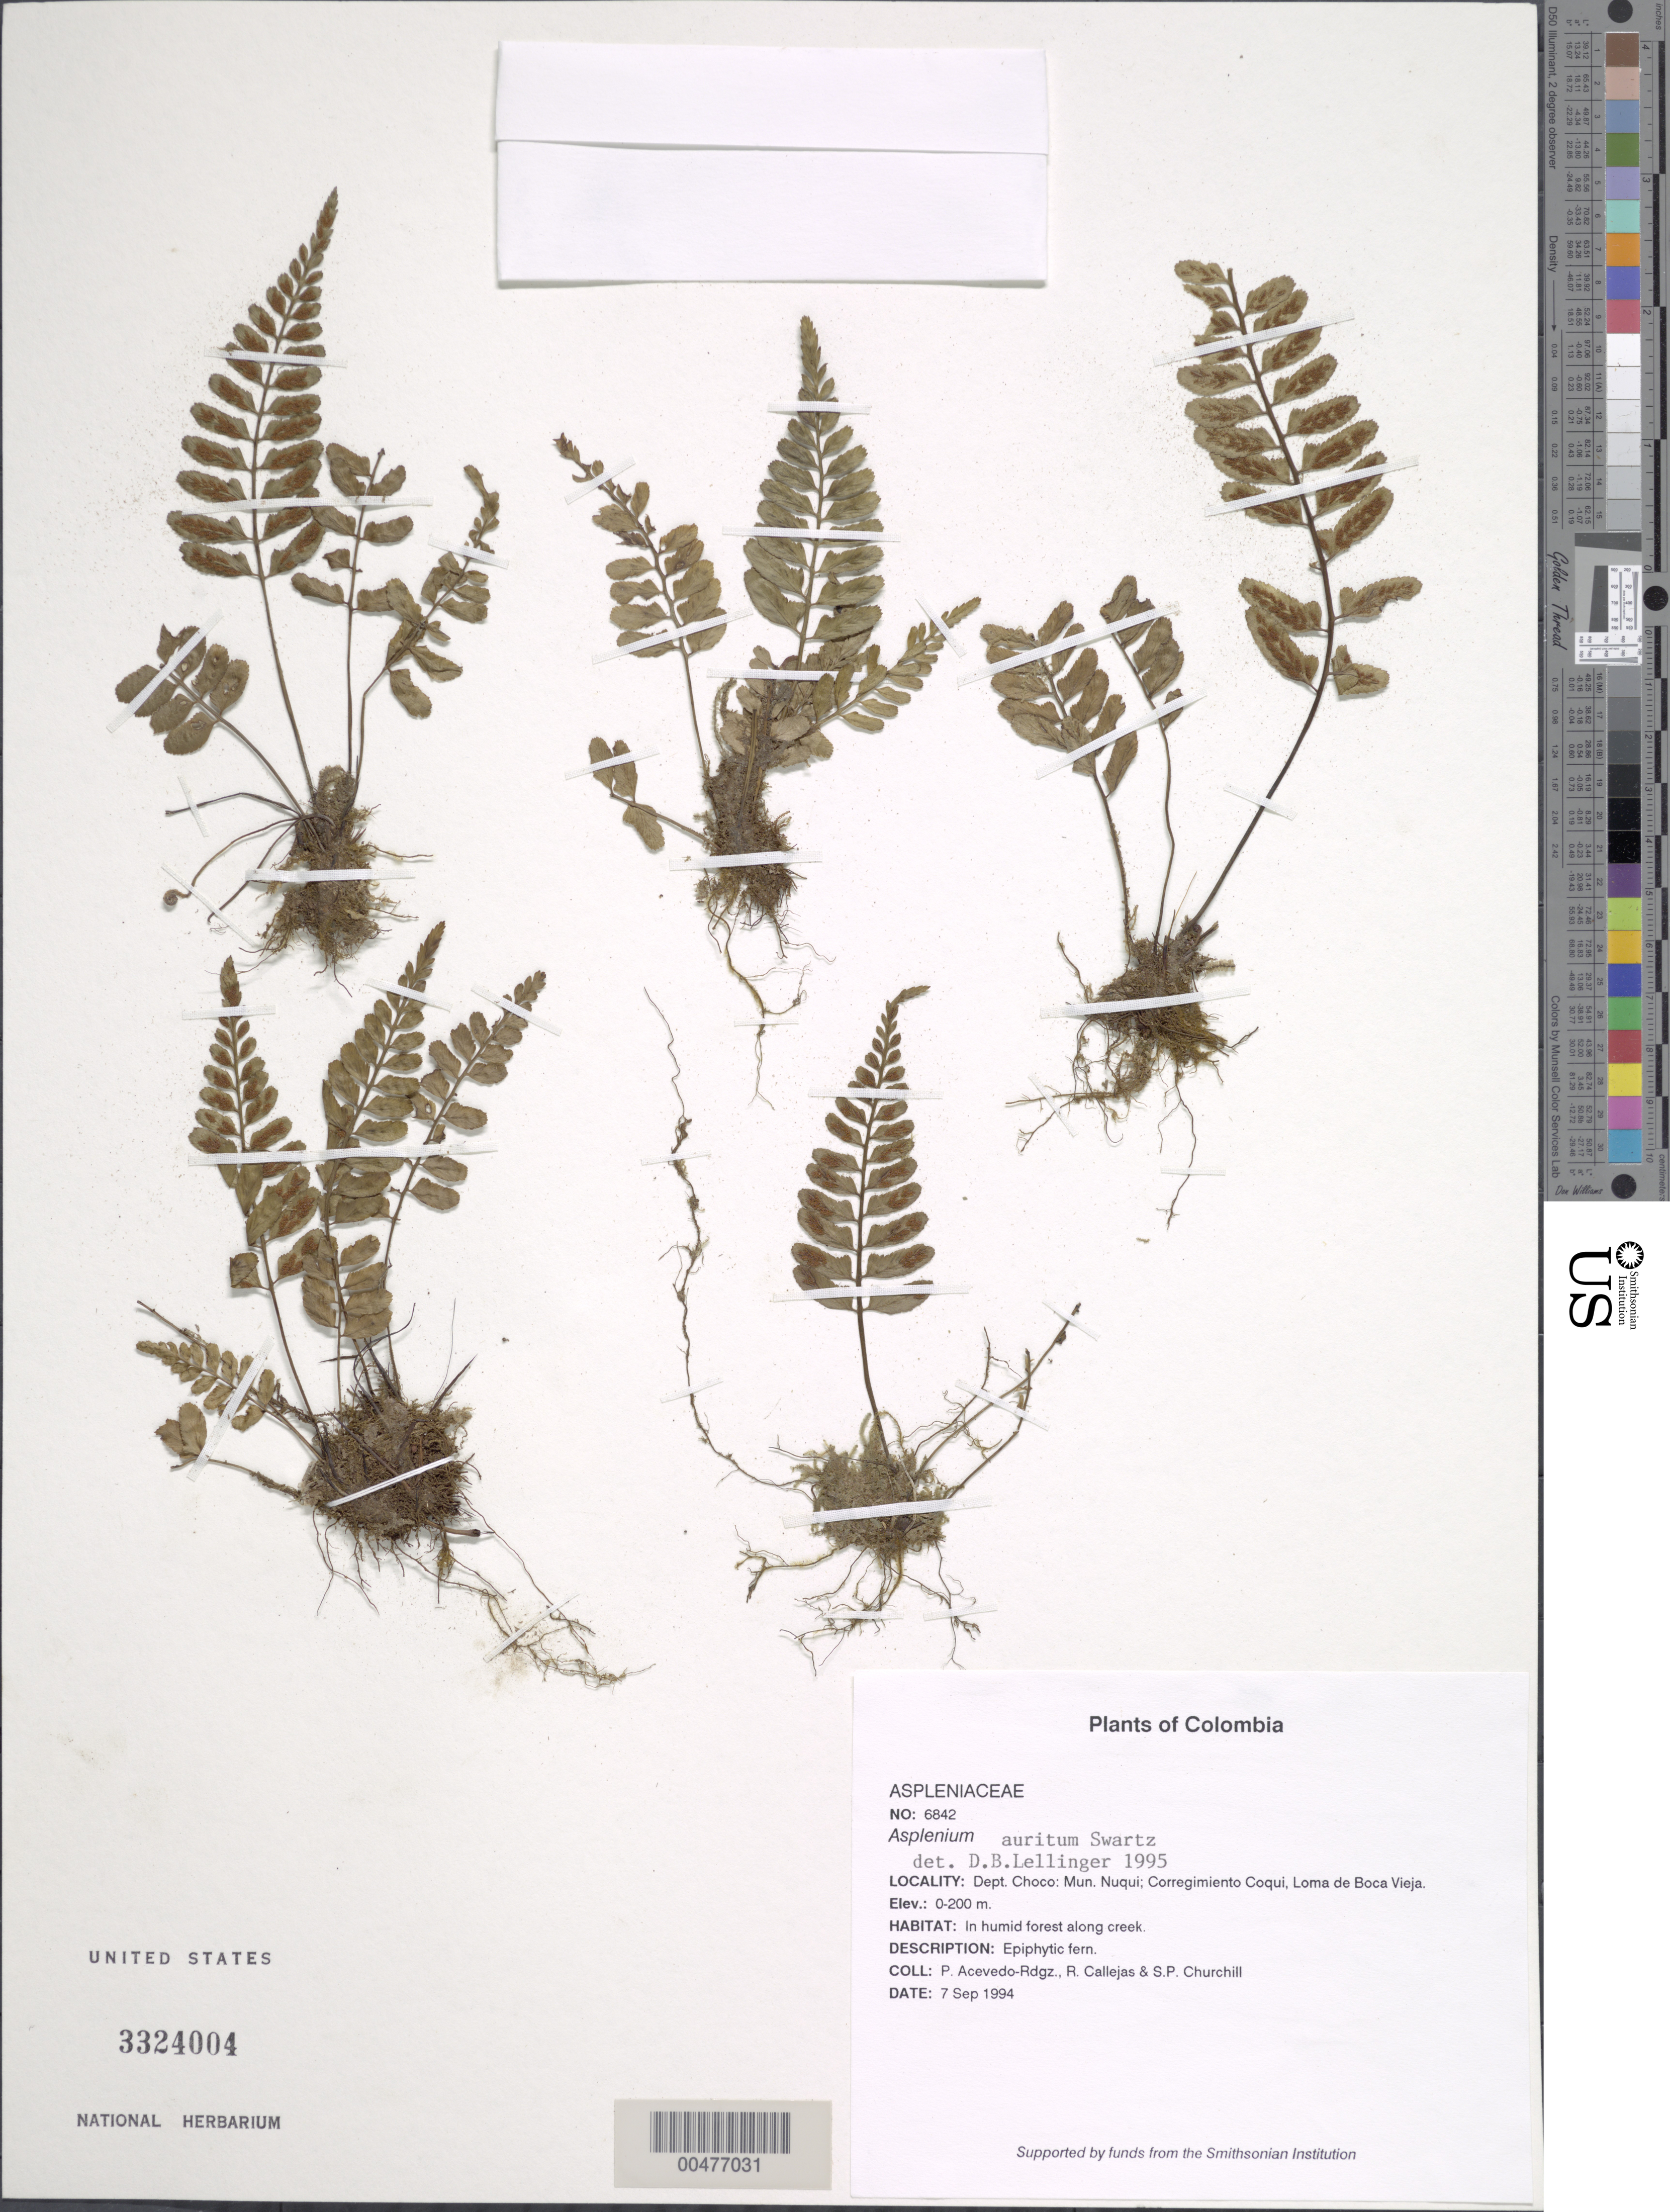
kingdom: Plantae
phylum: Tracheophyta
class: Polypodiopsida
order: Polypodiales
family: Aspleniaceae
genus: Asplenium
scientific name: Asplenium auritum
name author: Sw.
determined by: Lellinger, David B., (BOT), Smithsonian Institution - National Museum of Natural History (UNITED STATES)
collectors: P. Acevedo-Rodr., R. Callejas & S. Churchill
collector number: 6842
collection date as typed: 07 Sep 1994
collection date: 1994-09-07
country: Colombia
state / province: Chocó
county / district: Nuqui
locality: Depart. Choco; Mun. Nuqui; Corregimiento Coqui; Loma de Boca Vieja.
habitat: In humid forest along creek.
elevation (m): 0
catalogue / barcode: US 3324004